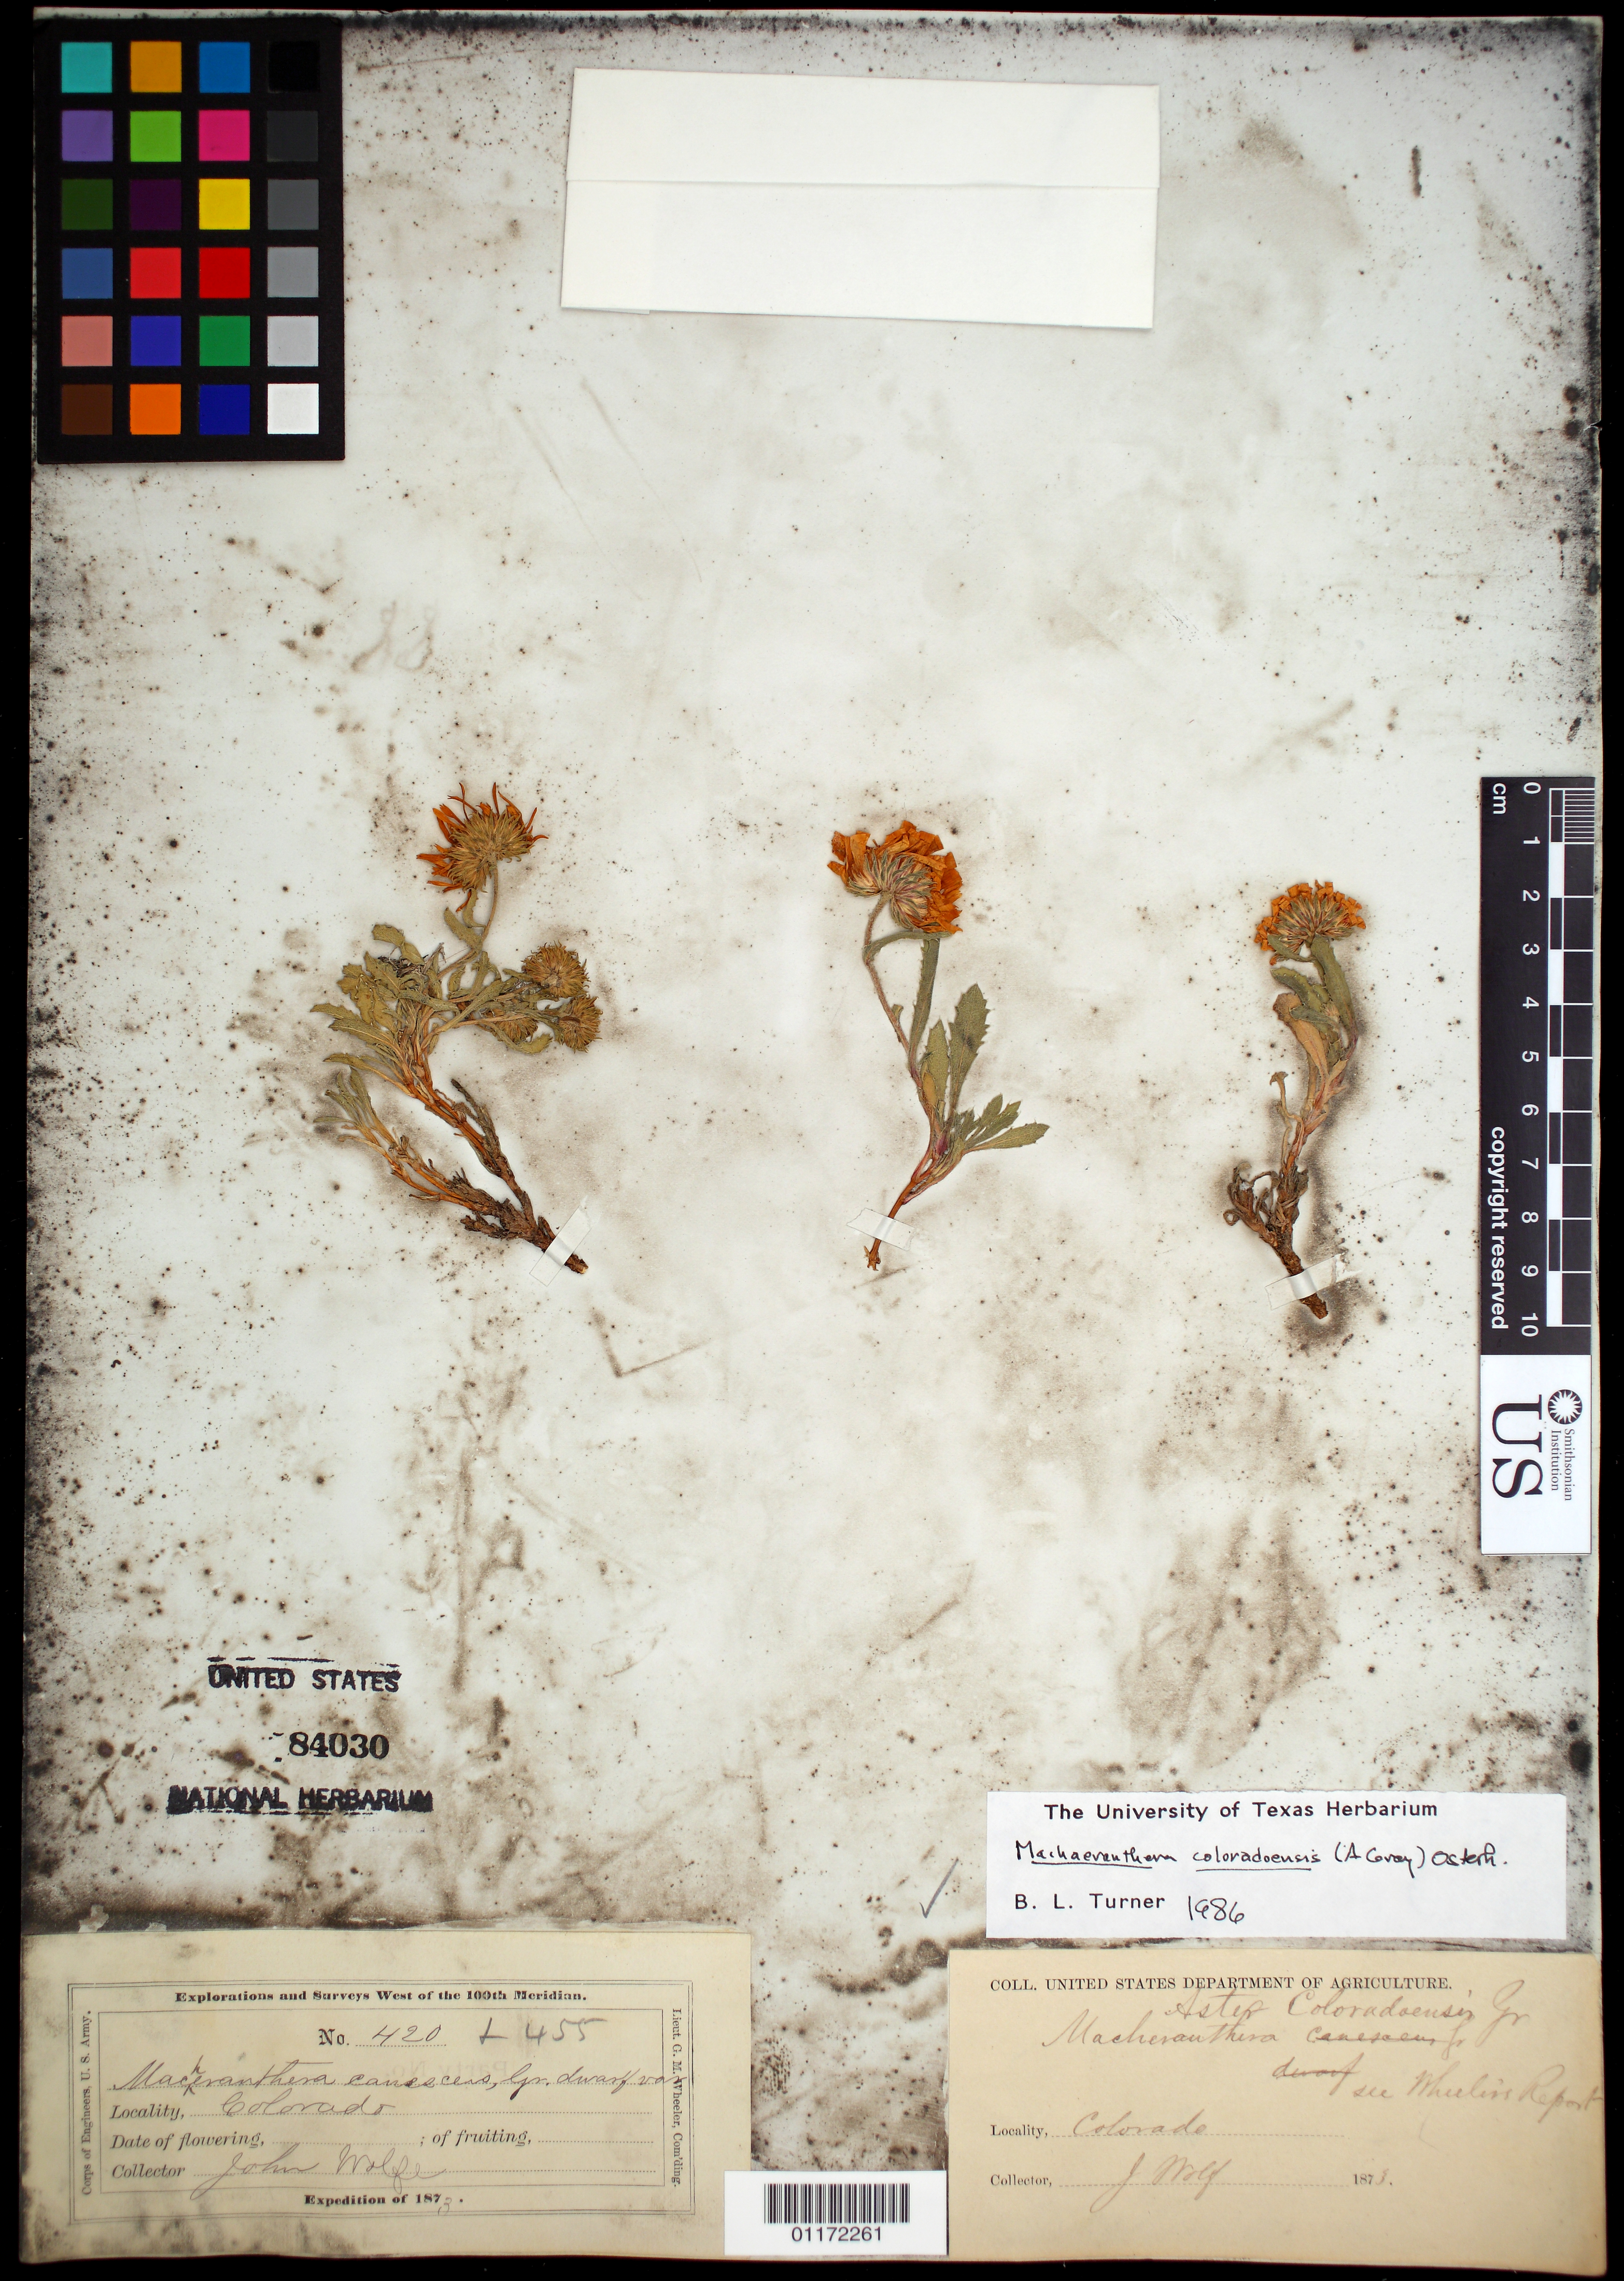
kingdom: Plantae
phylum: Tracheophyta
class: Magnoliopsida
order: Asterales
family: Asteraceae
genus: Machaeranthera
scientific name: Machaeranthera coloradoensis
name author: (A. Gray) Osterh.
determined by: Turner, B. L.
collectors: J. Wolf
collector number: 420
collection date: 1873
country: United States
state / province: Colorado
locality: Col Territory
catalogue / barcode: US 84030